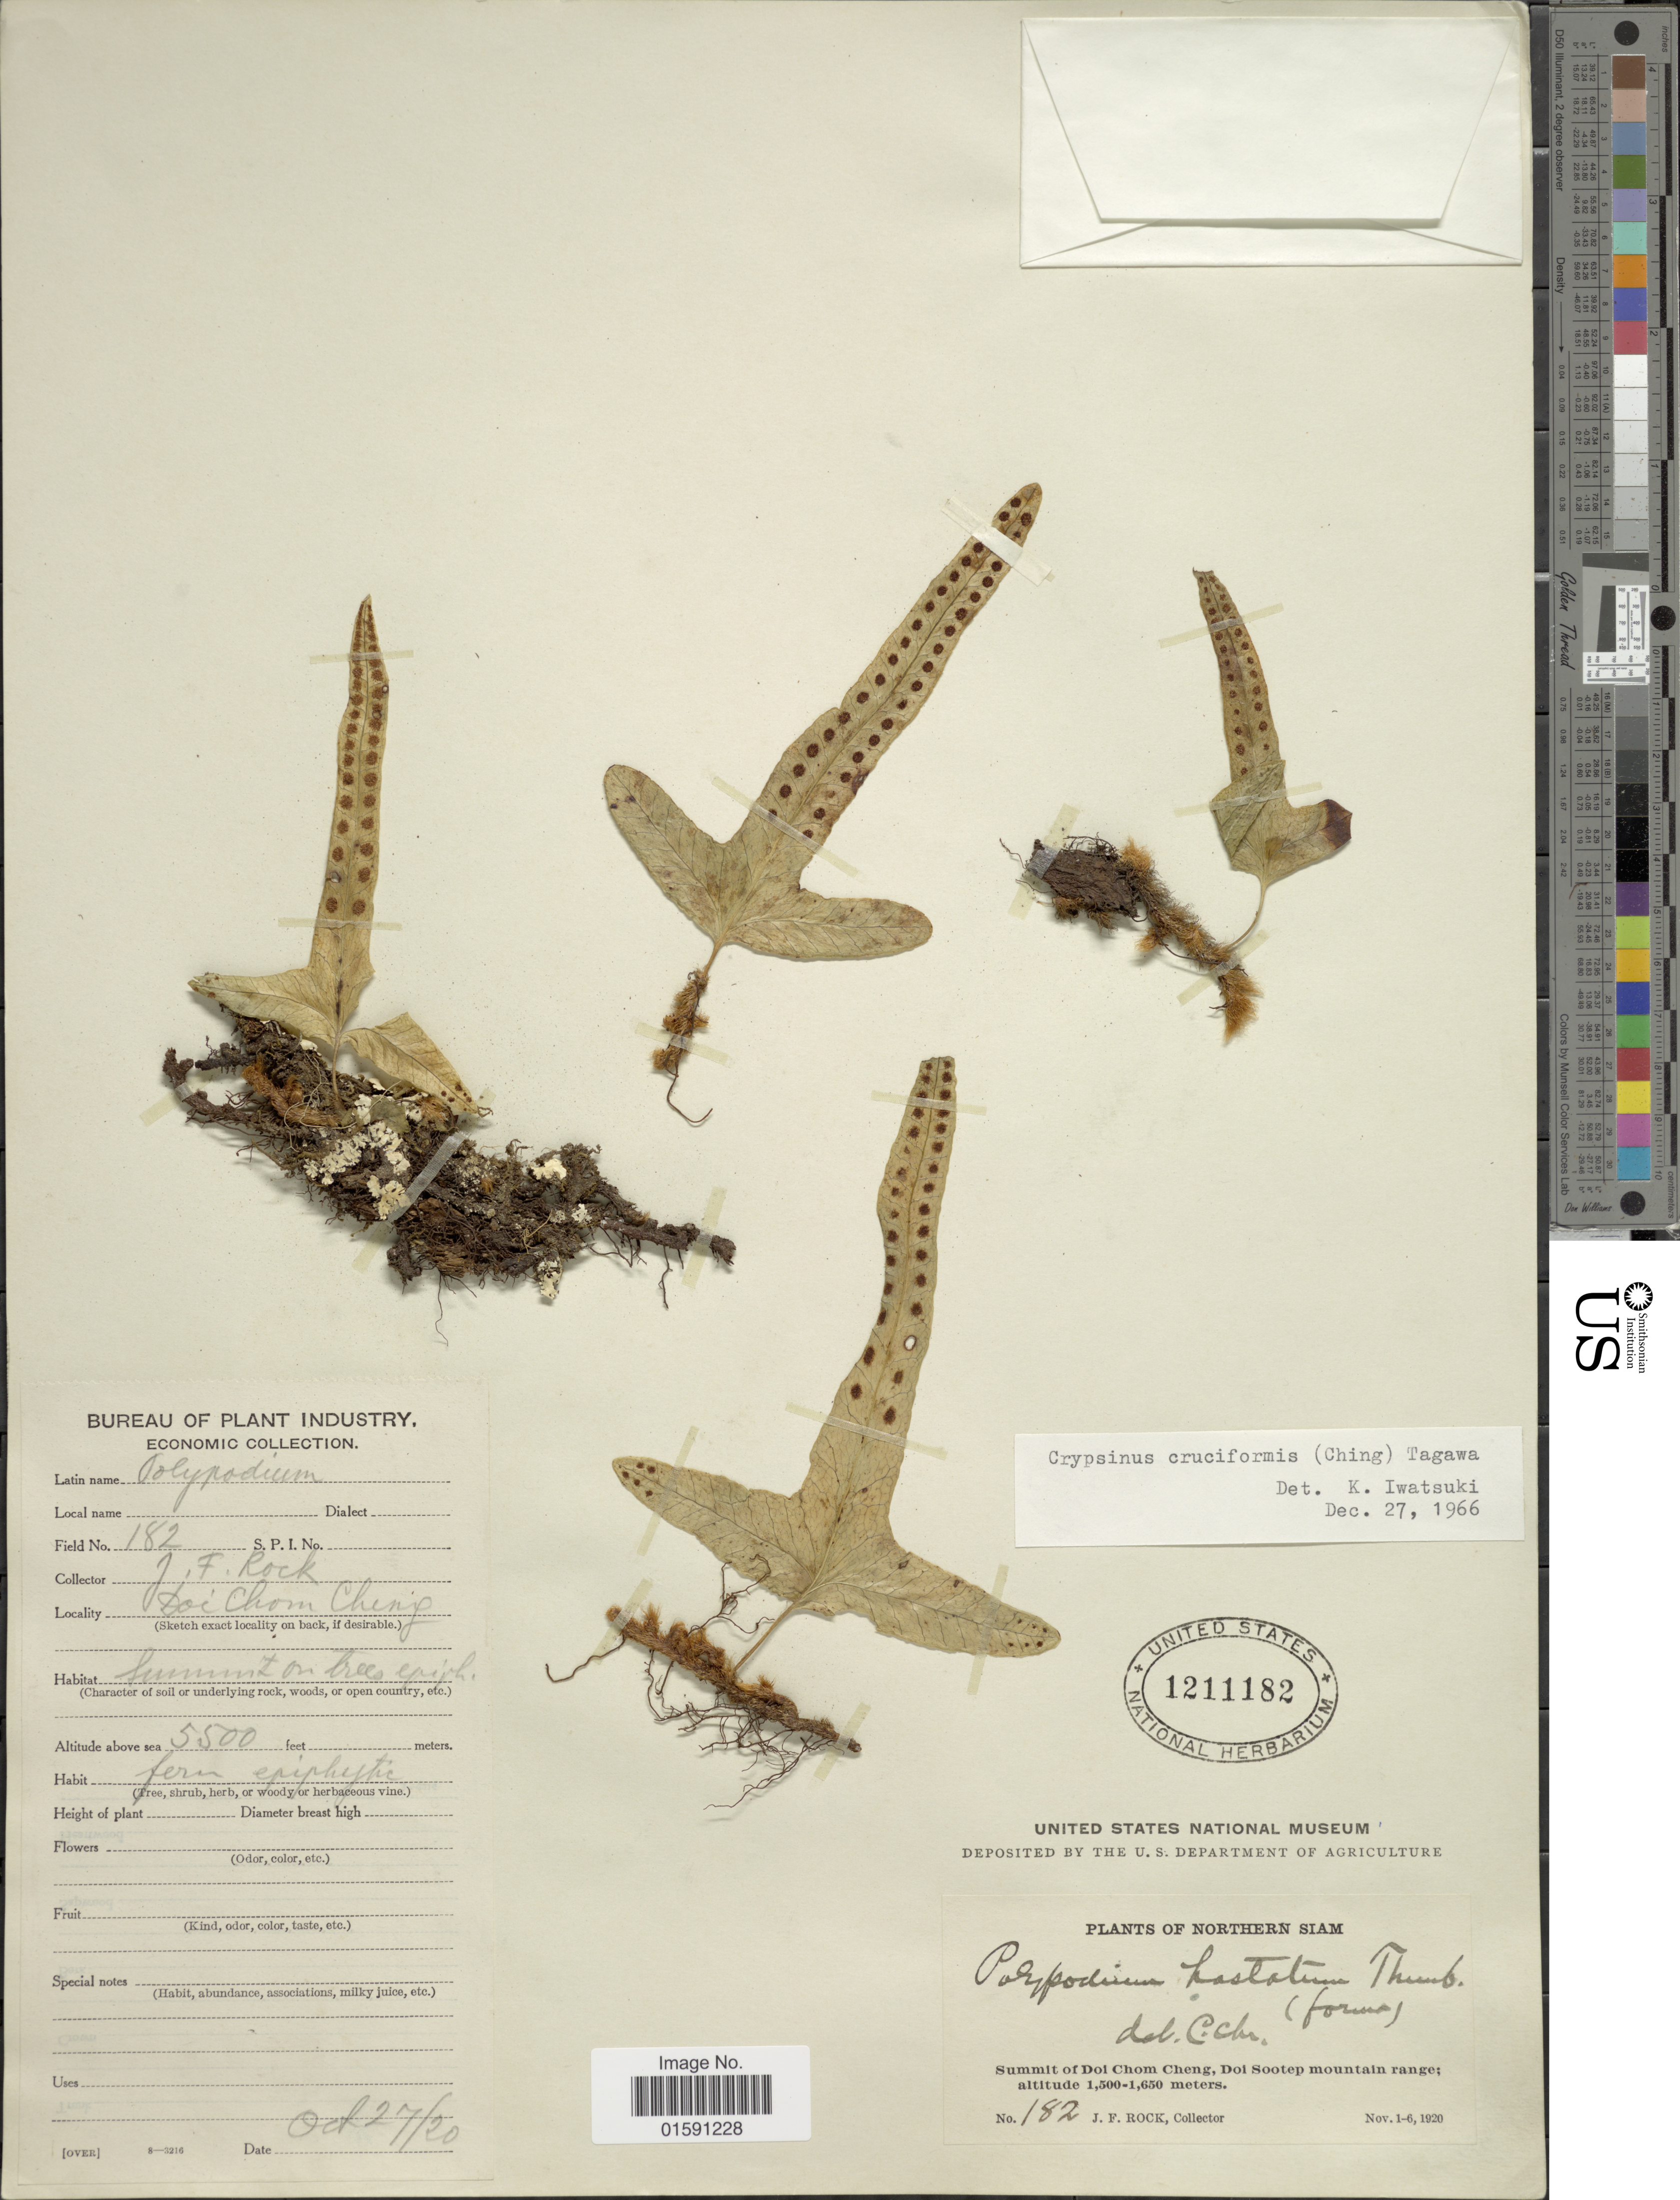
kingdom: Plantae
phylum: Tracheophyta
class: Polypodiopsida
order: Polypodiales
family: Polypodiaceae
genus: Selliguea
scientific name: Selliguea cruciformis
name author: (Ching) Fraser-Jenk.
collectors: J. Rock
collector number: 182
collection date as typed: Transcribed d/m/y: 27/10/20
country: Thailand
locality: Summit of Doi Chom Cheng, Doi Sootep mountain range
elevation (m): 1676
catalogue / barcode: US 1211182